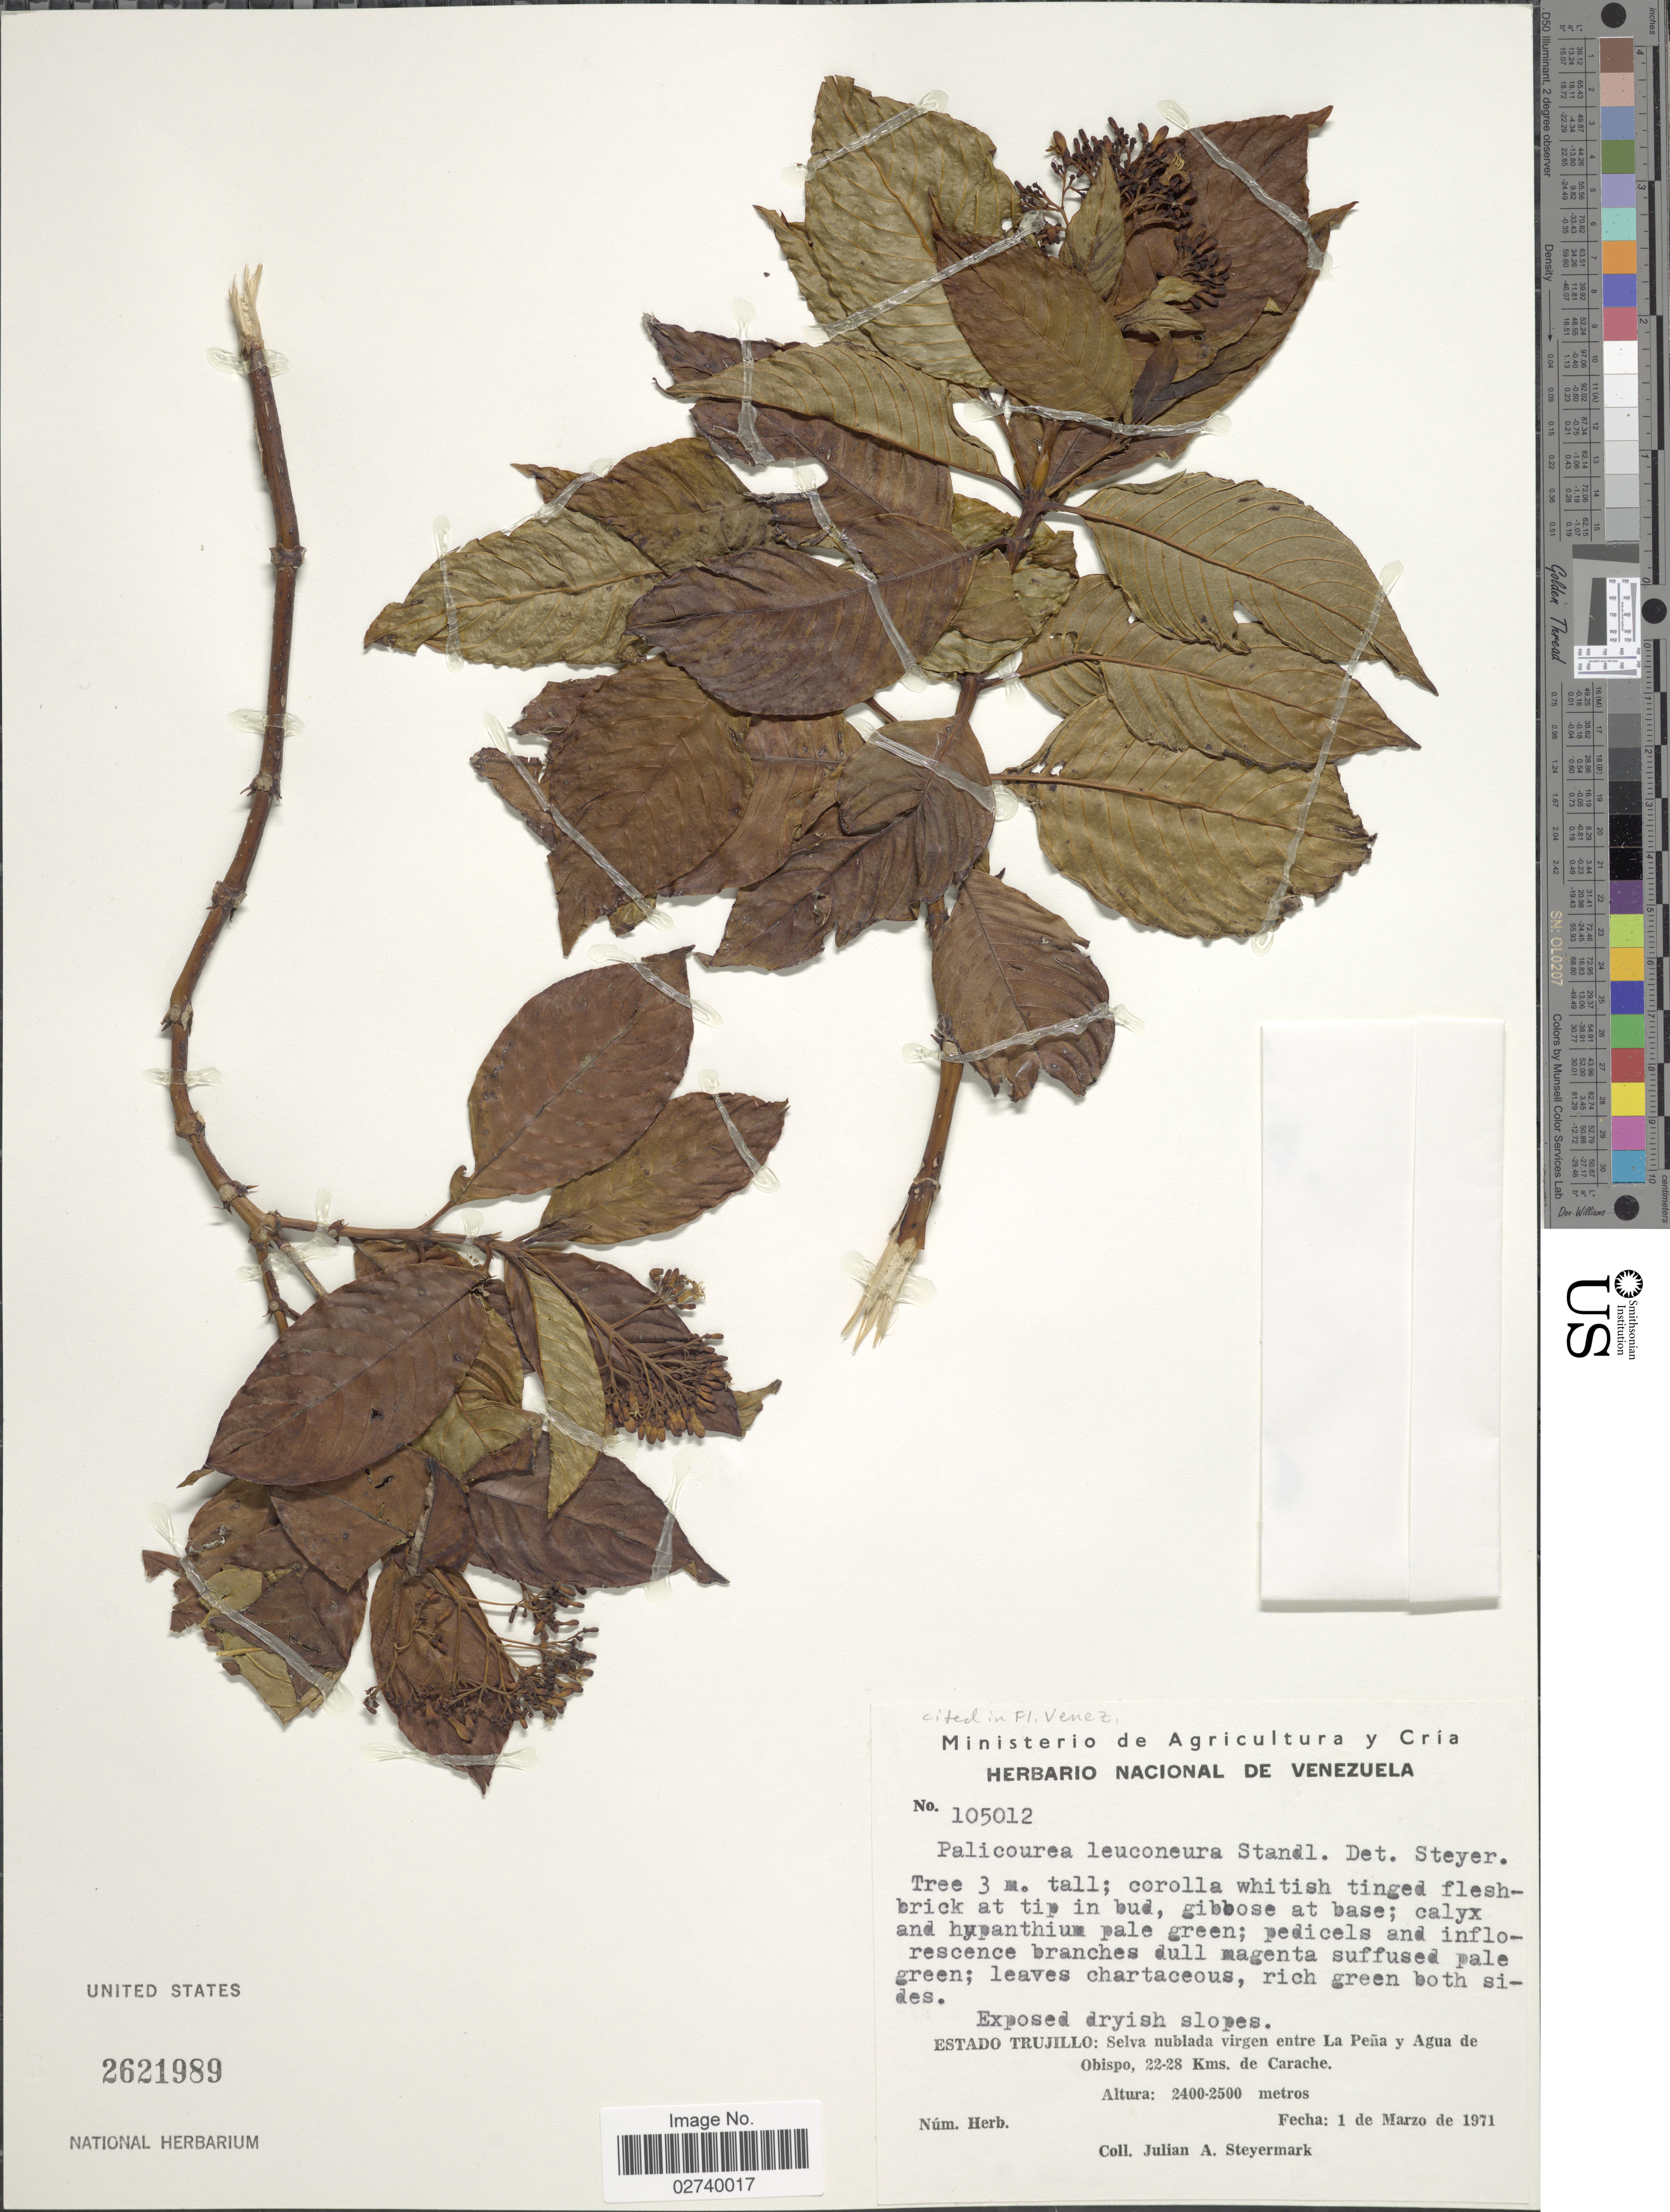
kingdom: Plantae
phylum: Tracheophyta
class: Magnoliopsida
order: Gentianales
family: Rubiaceae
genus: Palicourea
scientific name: Palicourea leuconeura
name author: Standl.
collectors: J. Steyermark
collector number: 105012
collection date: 1971-03-01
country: Venezuela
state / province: Trujillo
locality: Selva nublada virgen entre La Peña y Agua de Obispo, 22-28 Kms. de Carache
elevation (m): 2400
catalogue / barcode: US 2621989